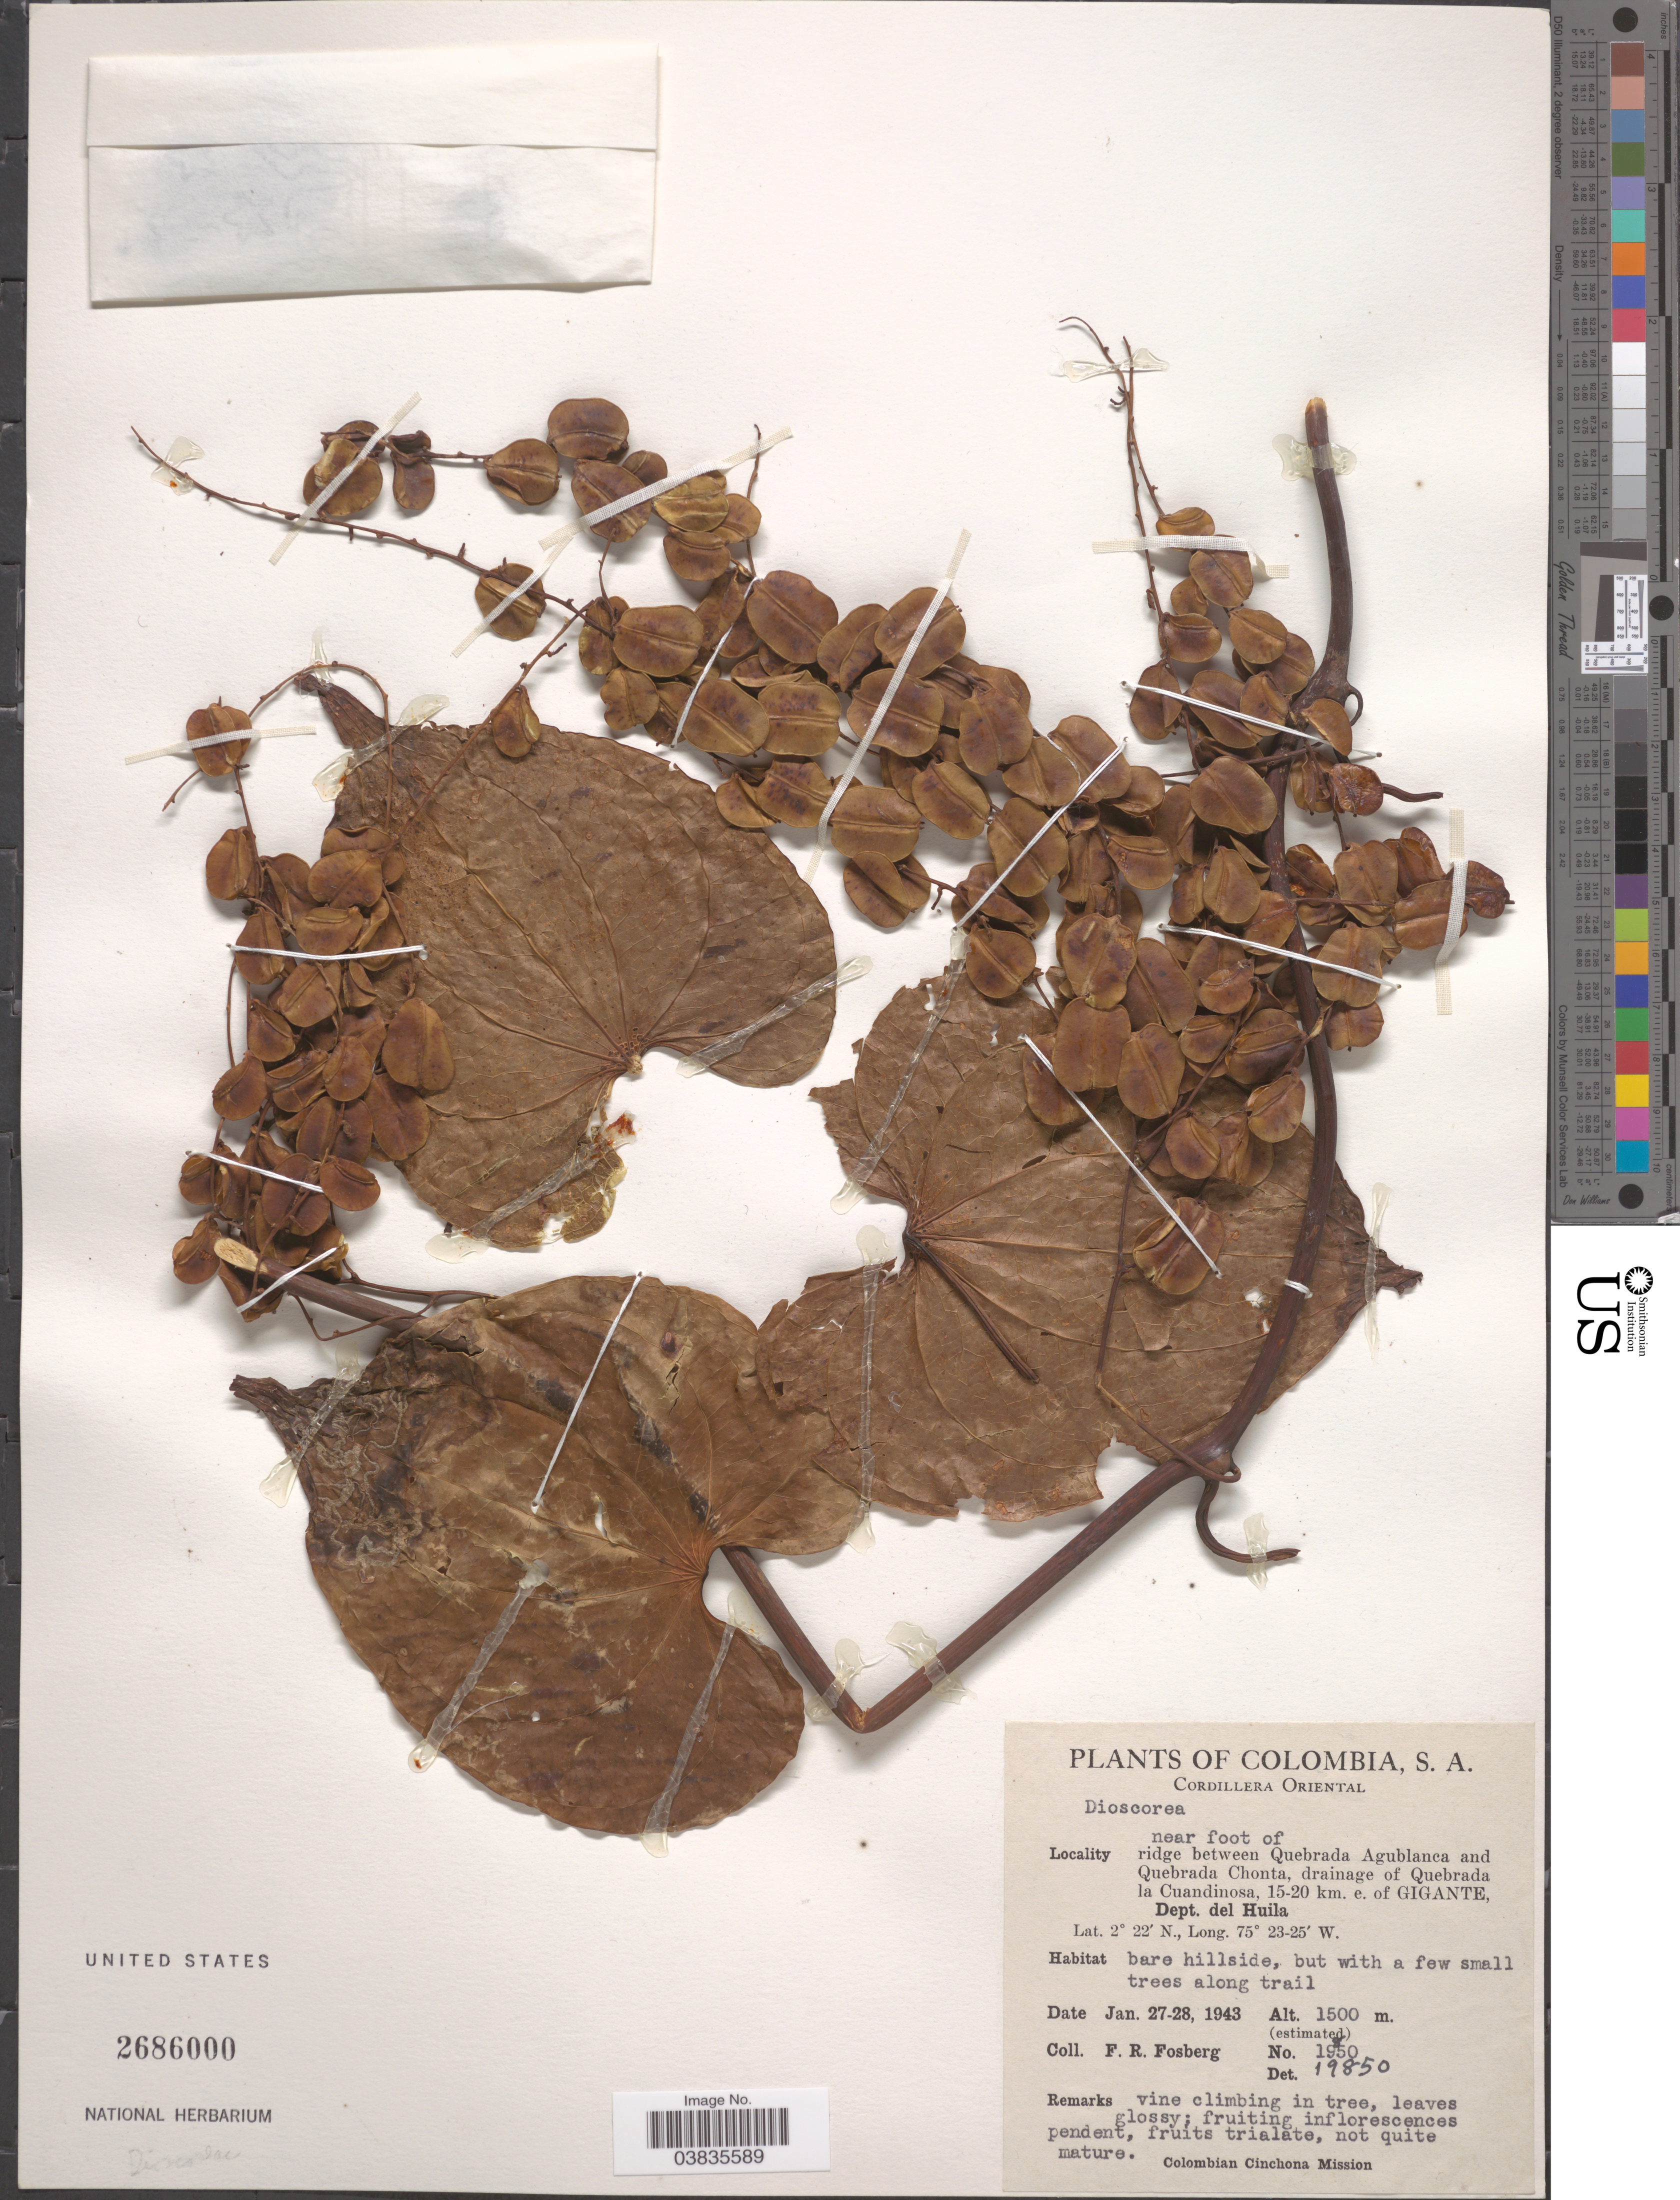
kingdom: Plantae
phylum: Tracheophyta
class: Liliopsida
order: Dioscoreales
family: Dioscoreaceae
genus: Dioscorea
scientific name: Dioscorea sp.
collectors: F. R. Fosberg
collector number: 19850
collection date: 1943-01-27/1943-01-28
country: Colombia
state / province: Huila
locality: Cordillera Oriental. Near foot of ridge between Quebrada Agublanca and Quebrada Chonta, drainage of Quebrada la Cuandinosa, 15-20 km. e. of Gigante, Dept. del Huila.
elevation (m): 1500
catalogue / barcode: US 2686000